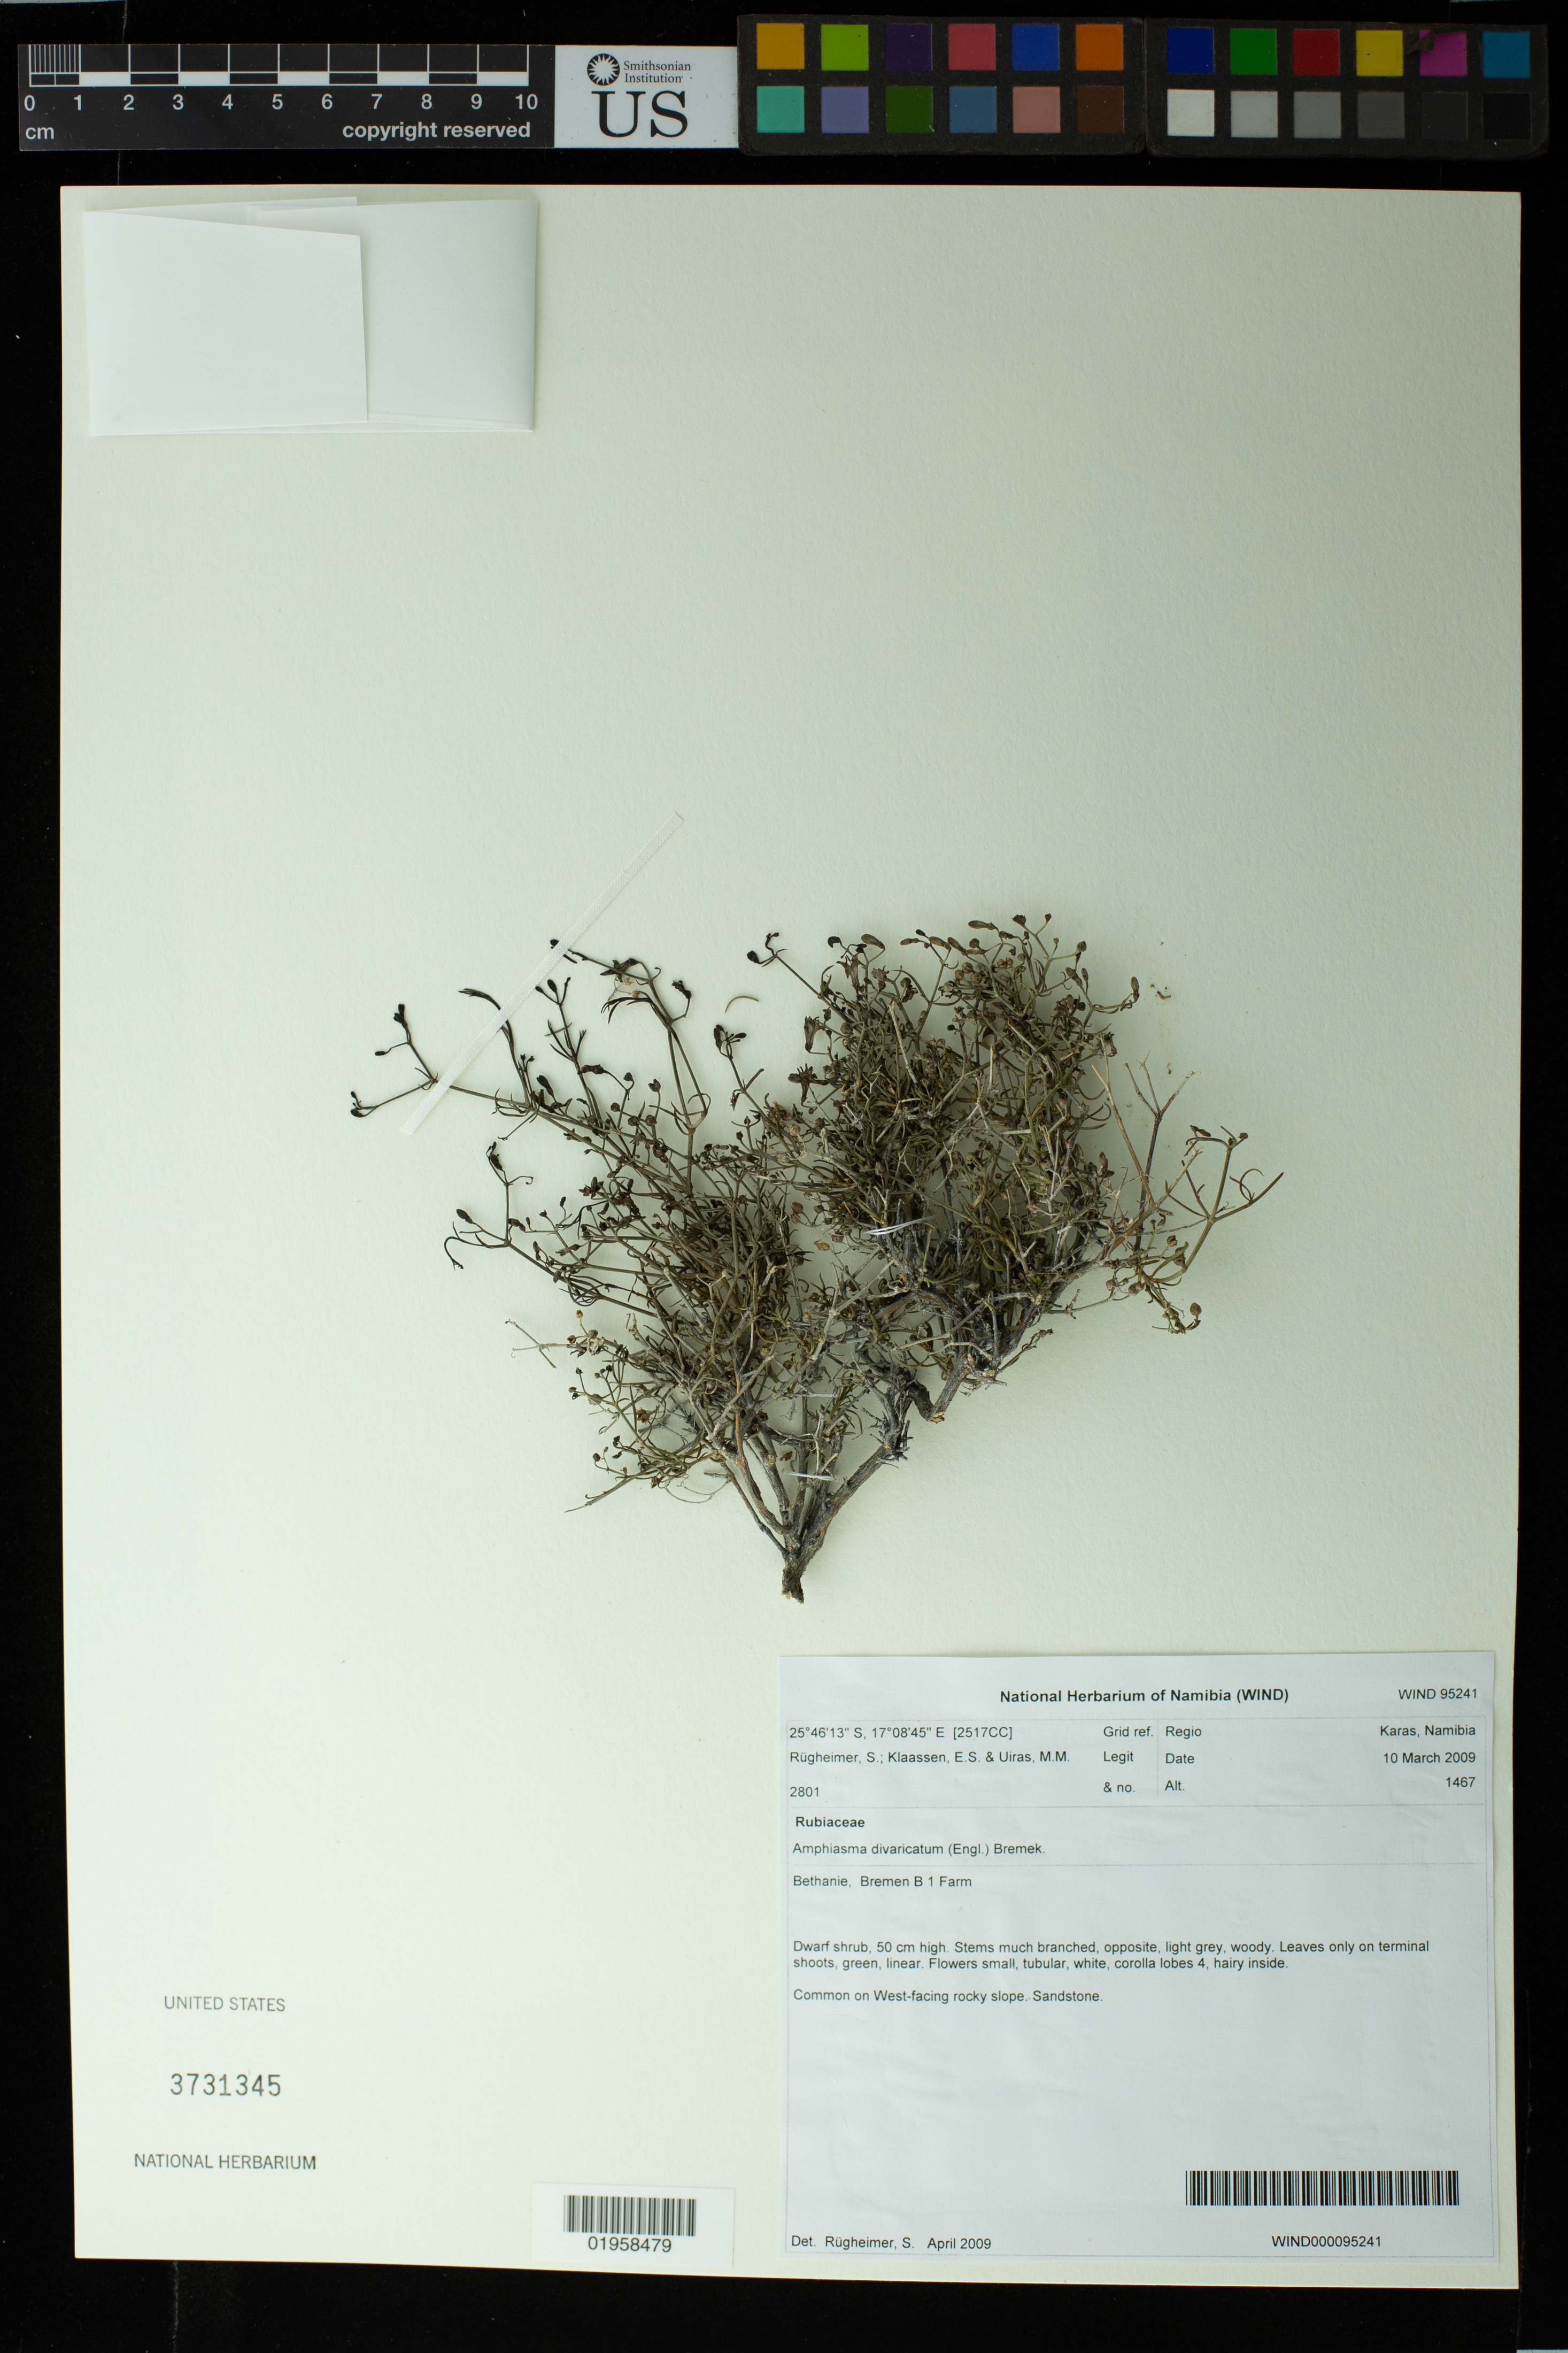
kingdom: Plantae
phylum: Tracheophyta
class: Magnoliopsida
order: Gentianales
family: Rubiaceae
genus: Amphiasma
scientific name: Amphiasma divaricatum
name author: (Engl.) Bremek.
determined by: Rugheimer, S.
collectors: S. Rugheimer, E. S. Klaassen & M. Uiras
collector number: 2801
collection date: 2009-03-10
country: Namibia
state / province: Karas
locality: Bethanie, Bremen B1 Farm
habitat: Common on west-facing rocky slope. Sandstone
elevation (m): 1467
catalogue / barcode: US 3731345